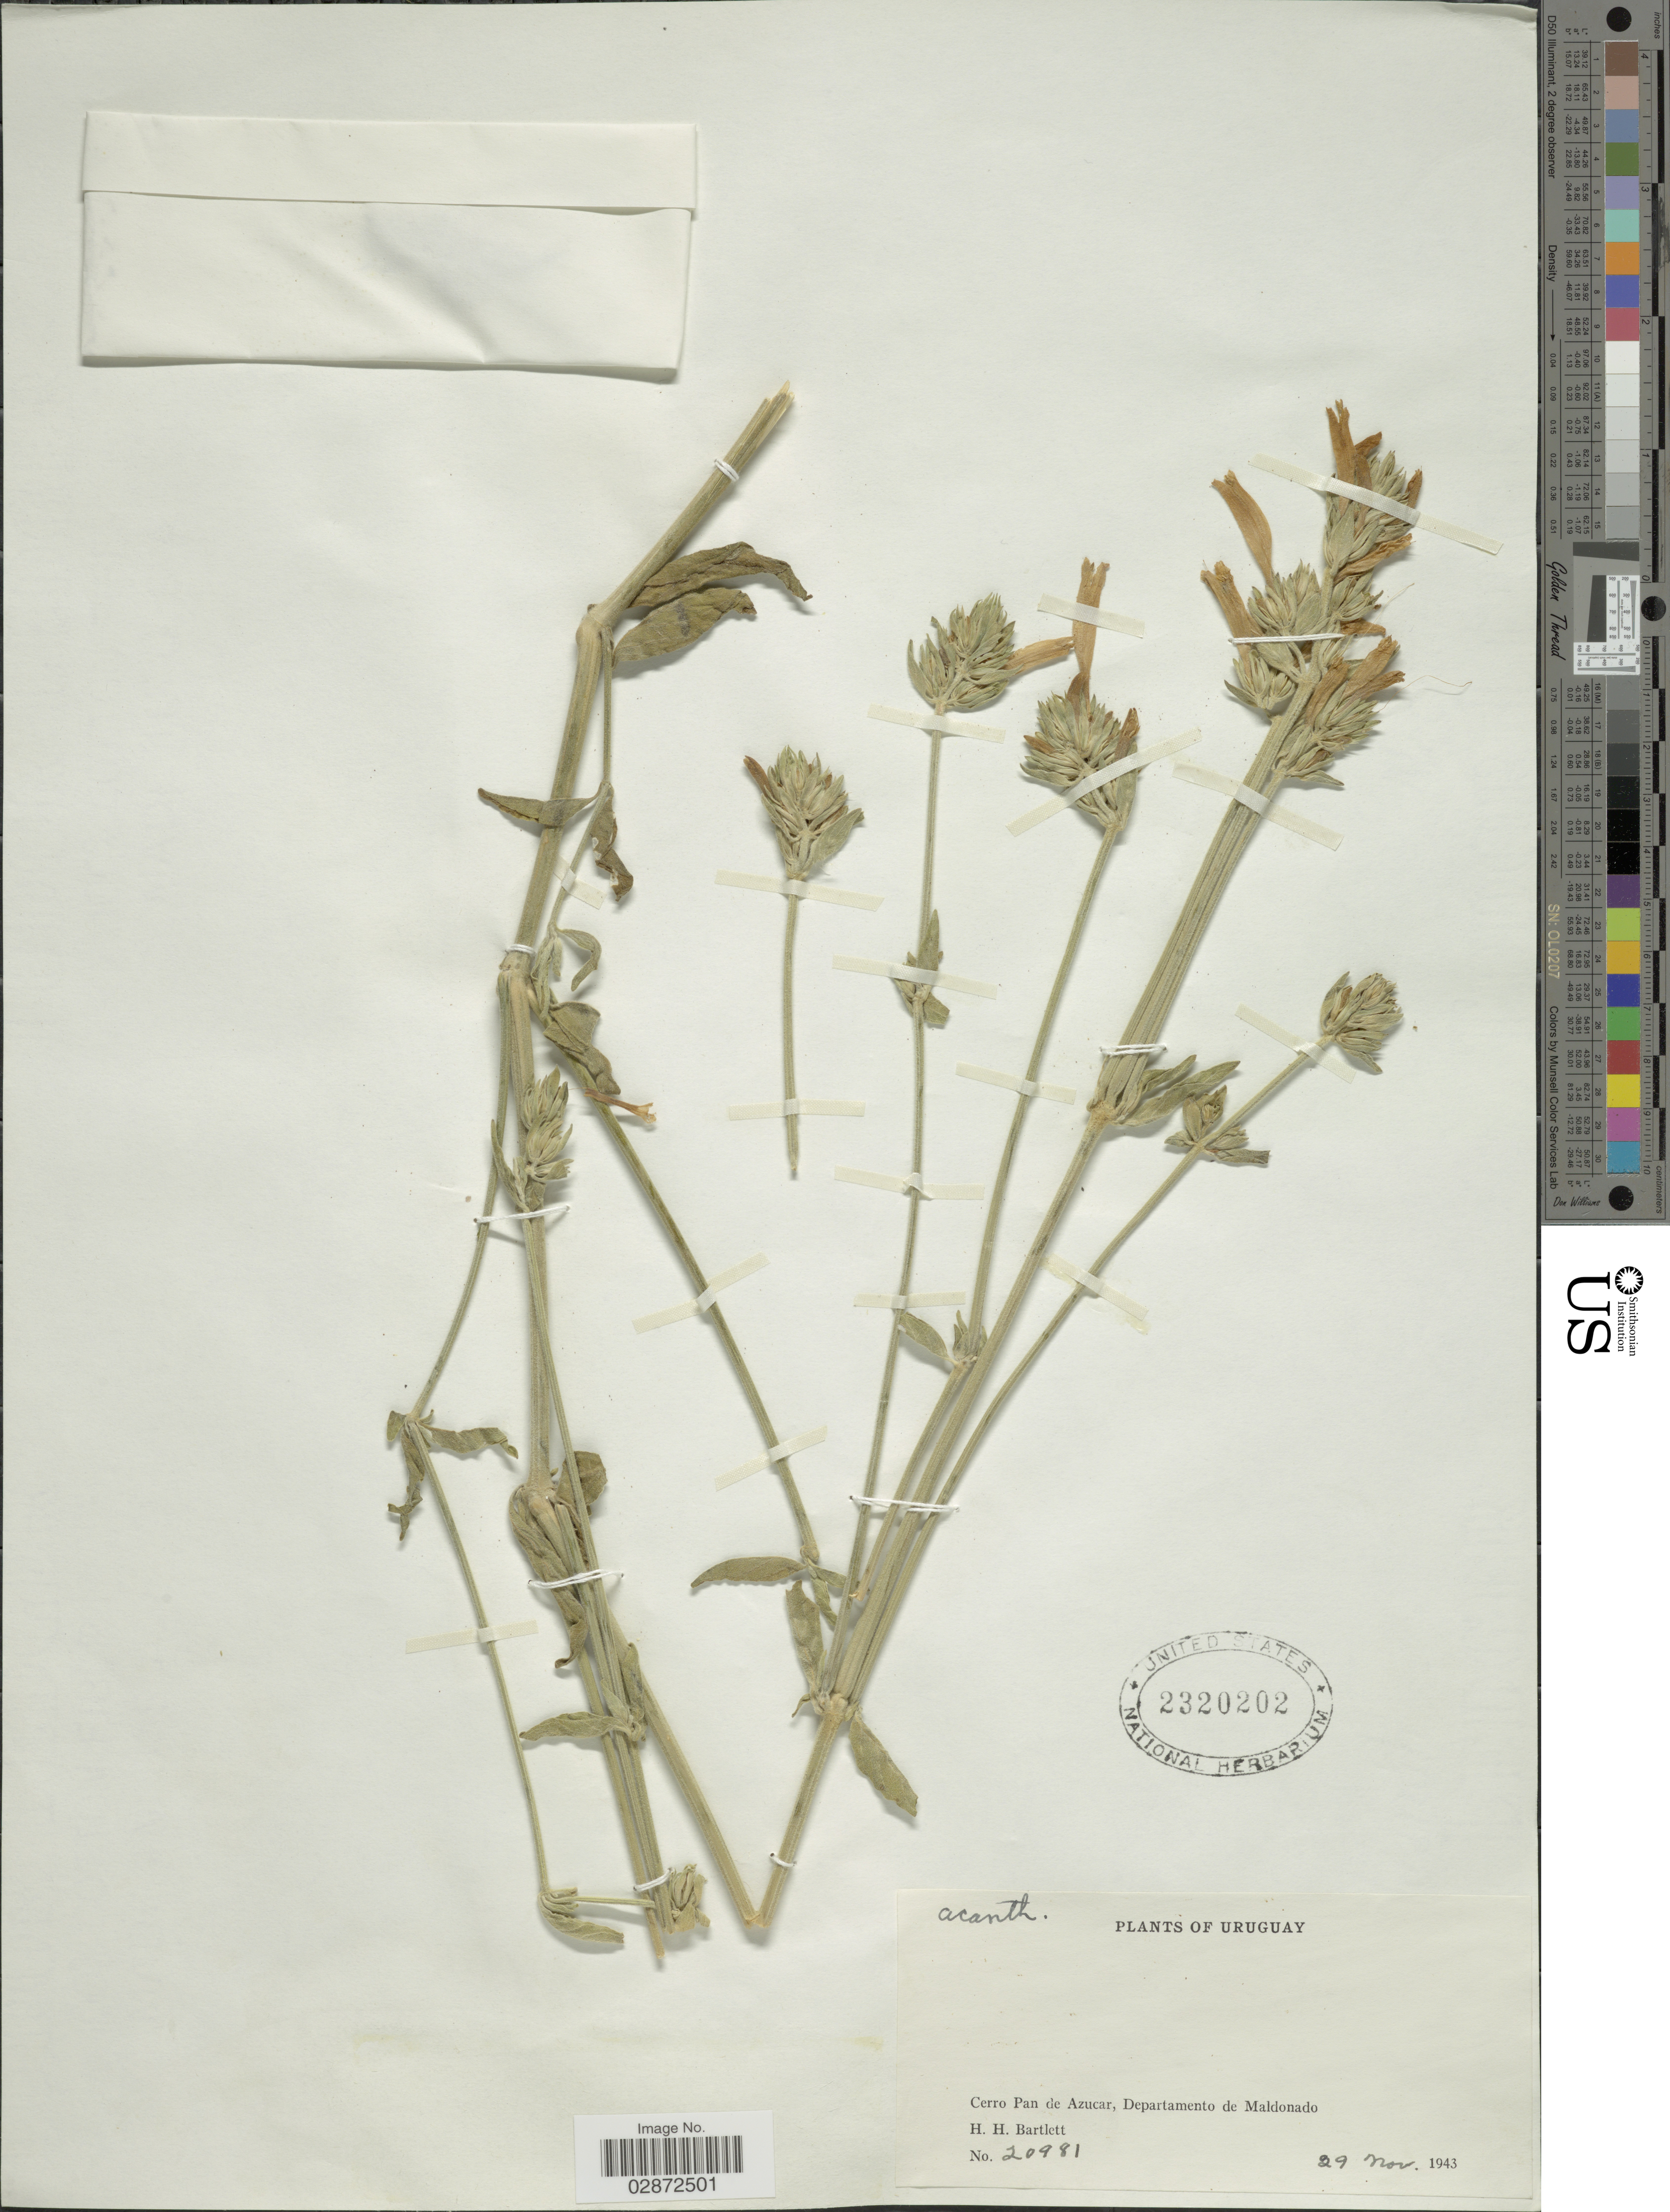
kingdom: Plantae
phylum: Tracheophyta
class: Magnoliopsida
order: Lamiales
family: Acanthaceae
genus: Dicliptera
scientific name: Dicliptera suberecta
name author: (André) Bremek.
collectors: H. H. Bartlett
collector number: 20981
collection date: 1943-11-29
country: Uruguay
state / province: Maldonado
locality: Cerro Pan de Azucar, Departamento de Maldonado.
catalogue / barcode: US 2320202